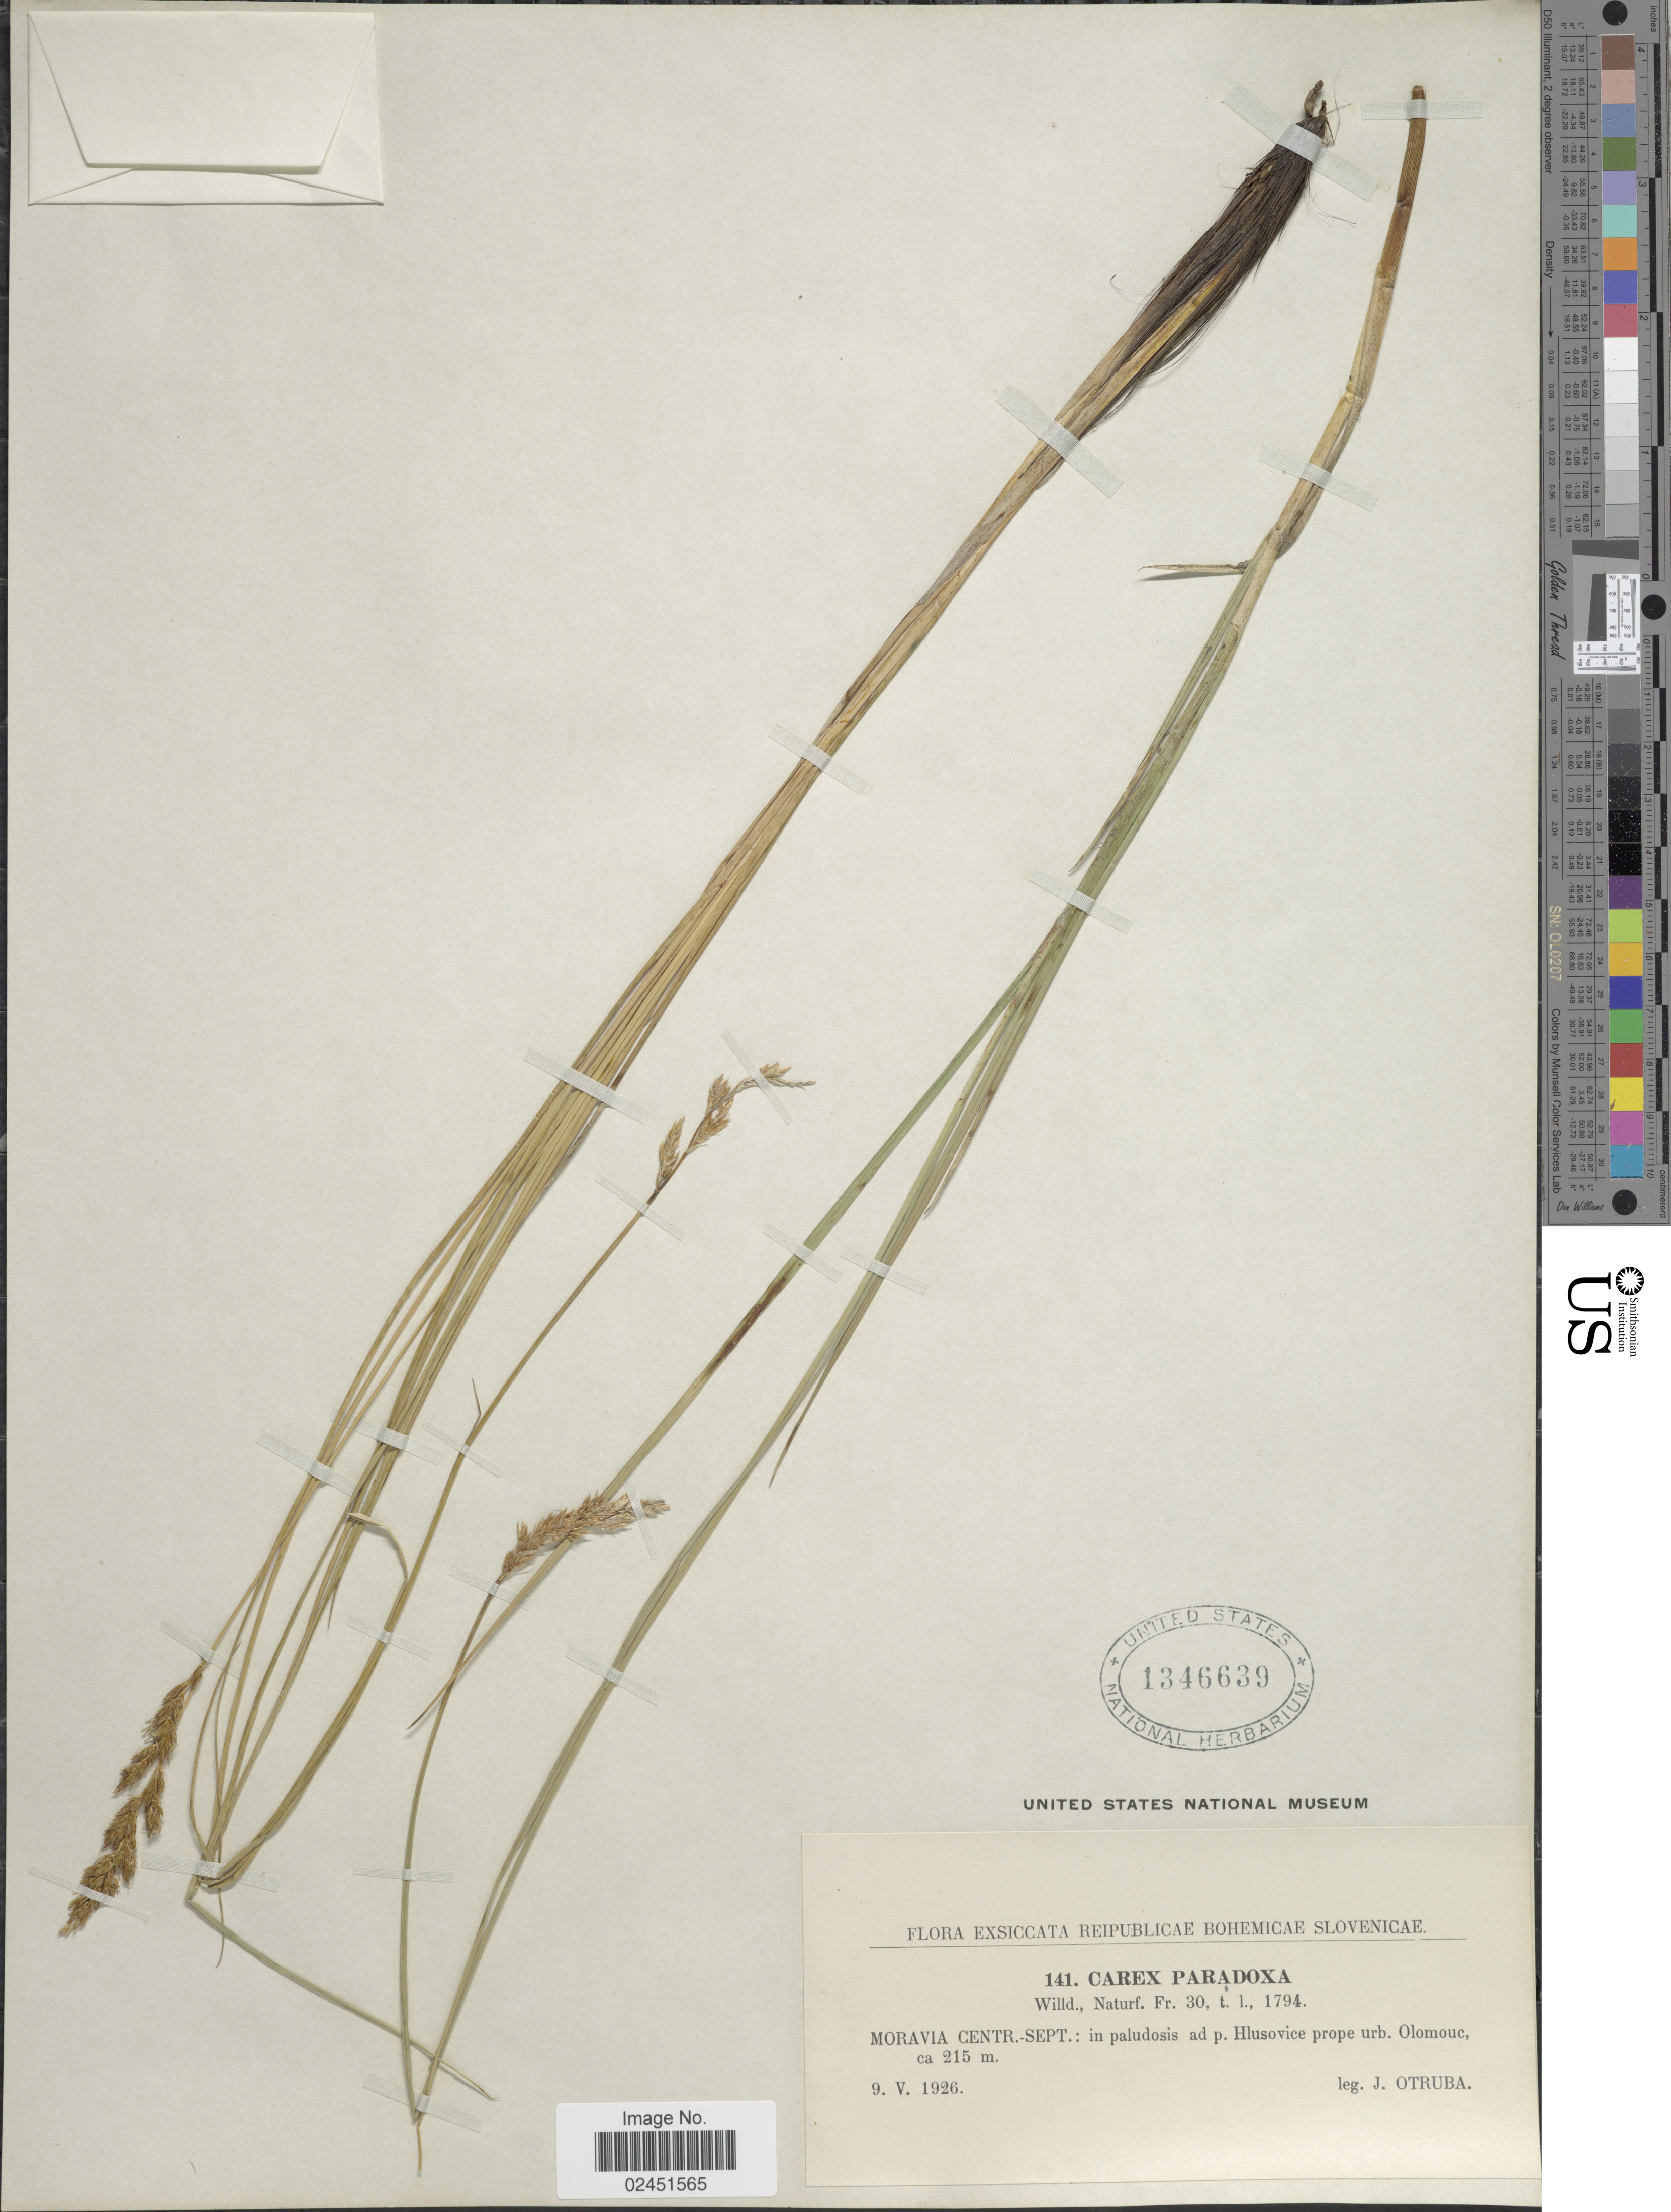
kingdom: Plantae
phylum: Tracheophyta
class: Liliopsida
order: Poales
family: Cyperaceae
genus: Carex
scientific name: Carex appropinquata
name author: Schumach.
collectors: J. Otruba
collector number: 141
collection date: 1926-05-09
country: Czechia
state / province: Olomouc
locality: Reipublicae Bohemicae Slovenicae. Moravia Centr.- Sept.: in paludosis ad p. Hlusovice prope urb. Olomouc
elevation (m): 215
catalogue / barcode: US 1346639